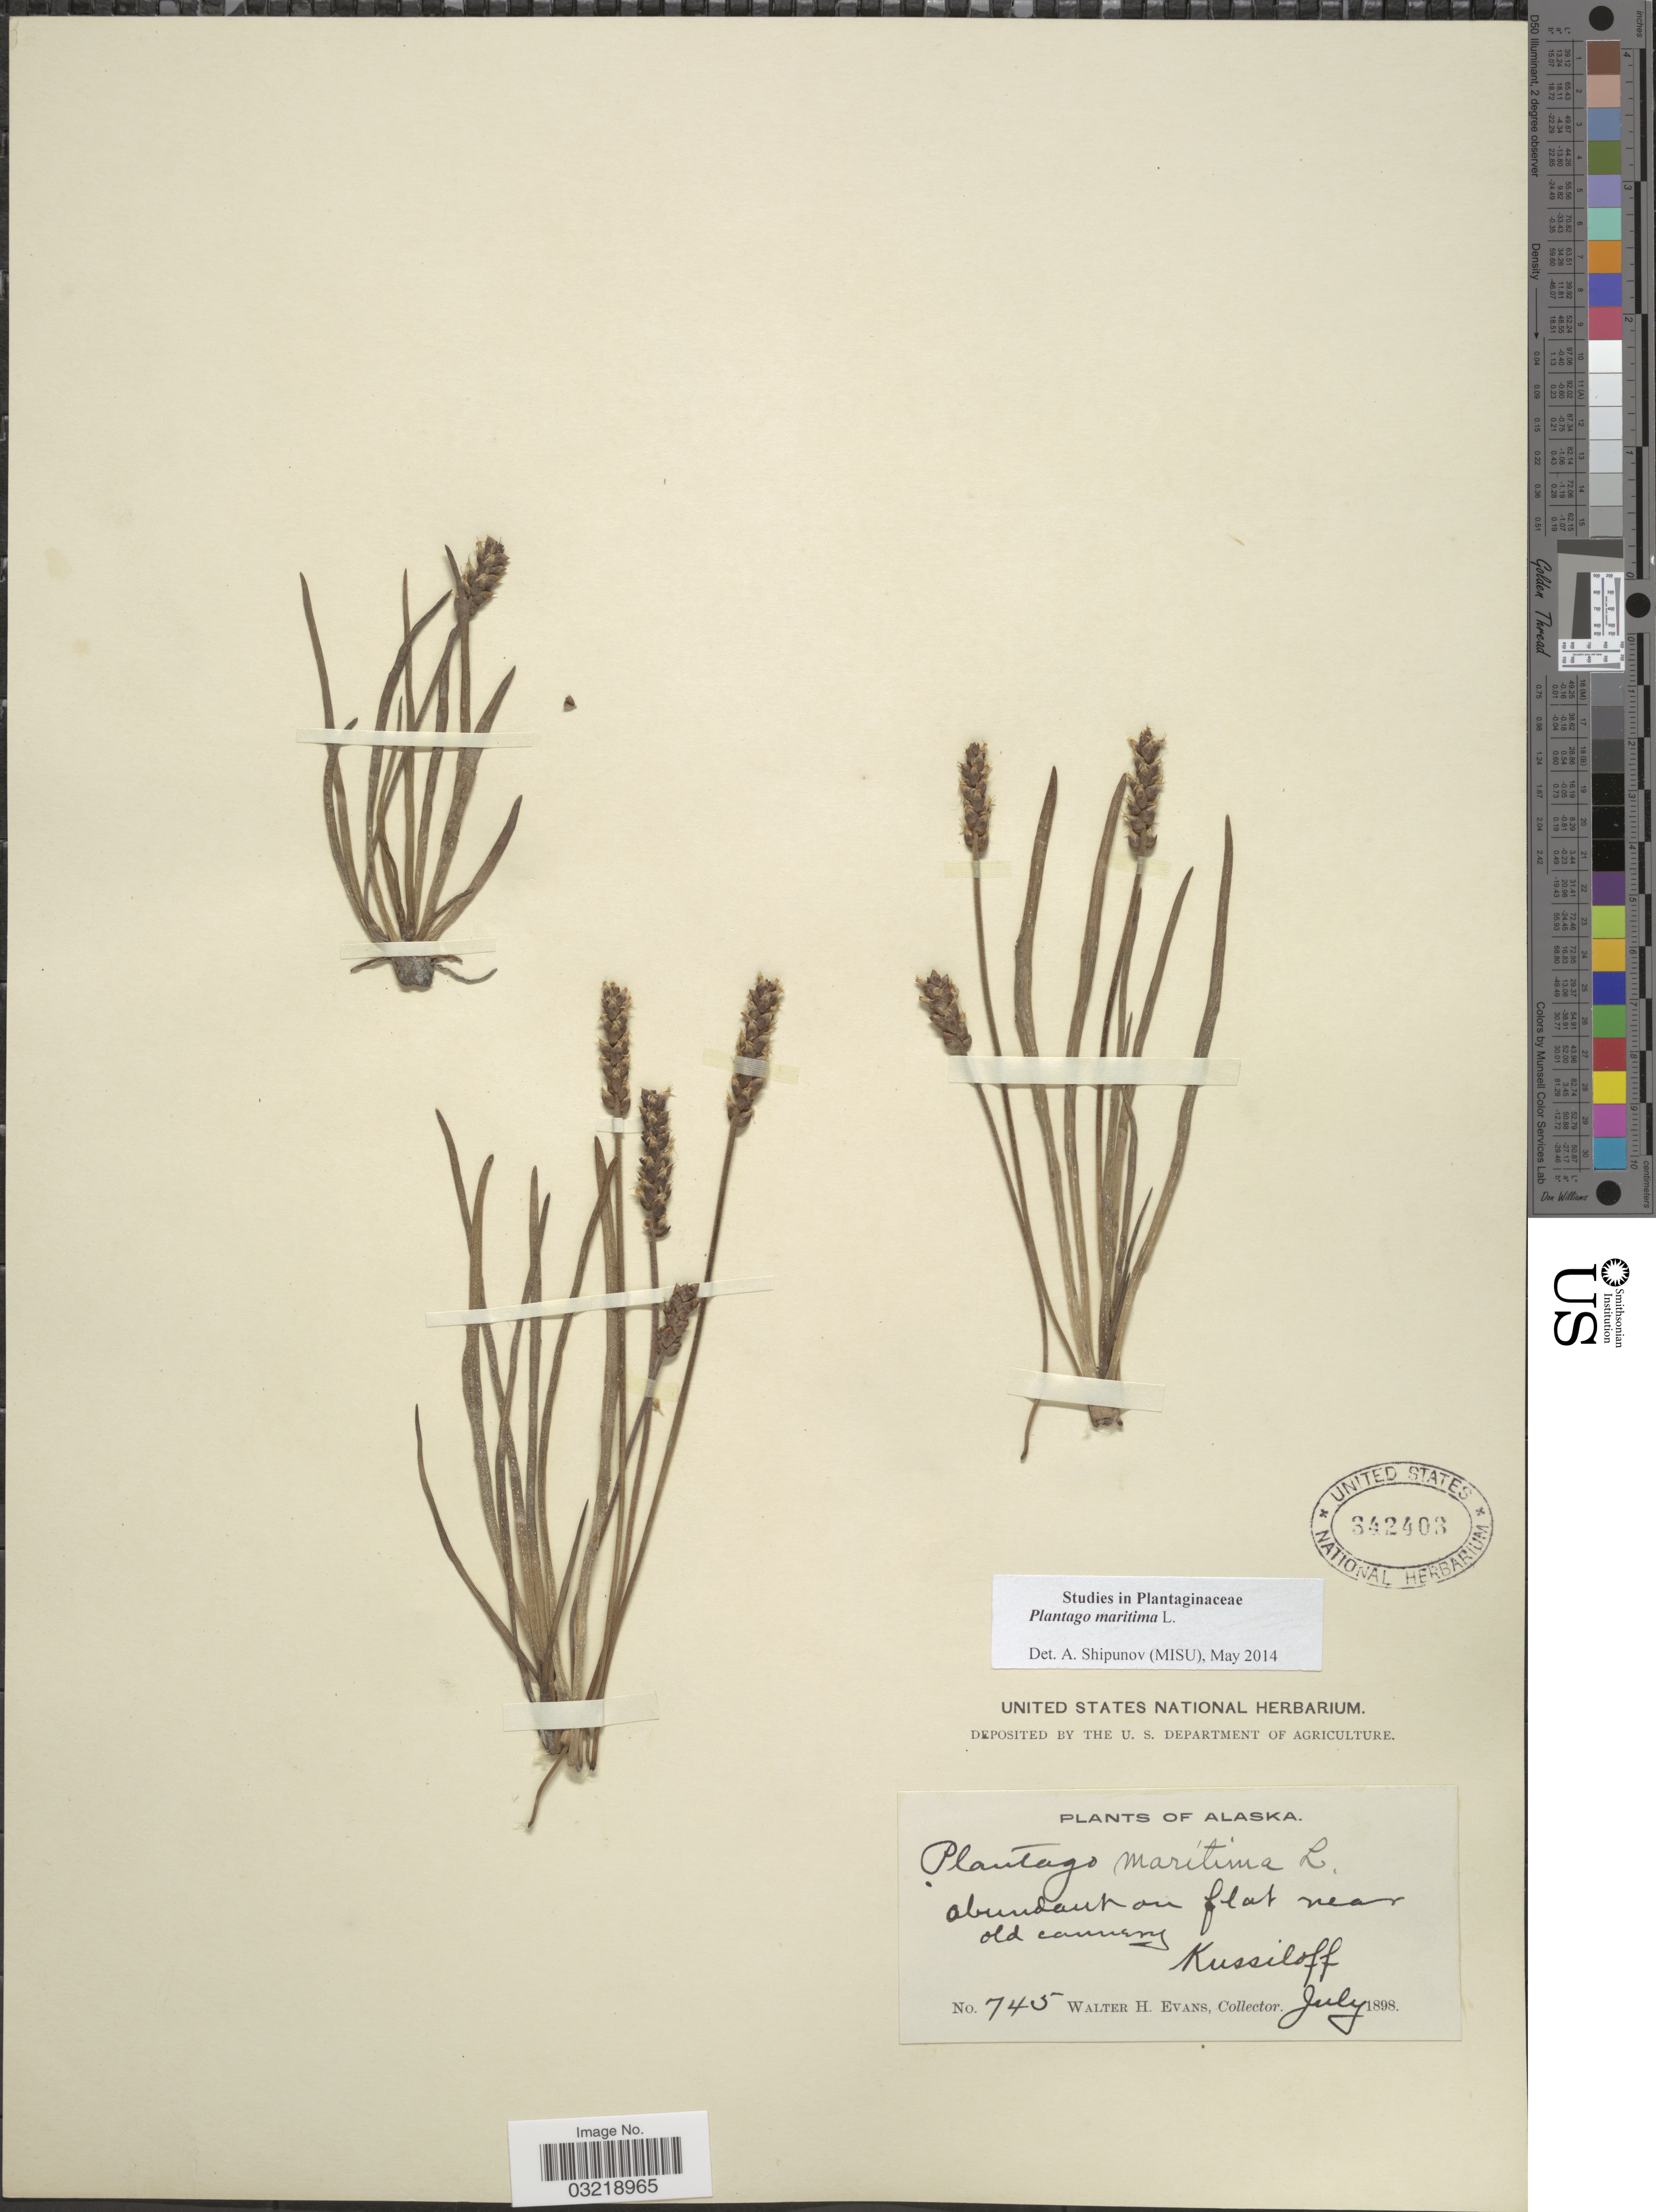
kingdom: Plantae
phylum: Tracheophyta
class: Magnoliopsida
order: Lamiales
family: Plantaginaceae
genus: Plantago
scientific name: Plantago maritima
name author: L.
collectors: W. H. Evans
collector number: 745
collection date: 1898-07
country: United States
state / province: Alaska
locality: Abundant on flat near old cannery. Kussiloff.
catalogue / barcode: US 342403